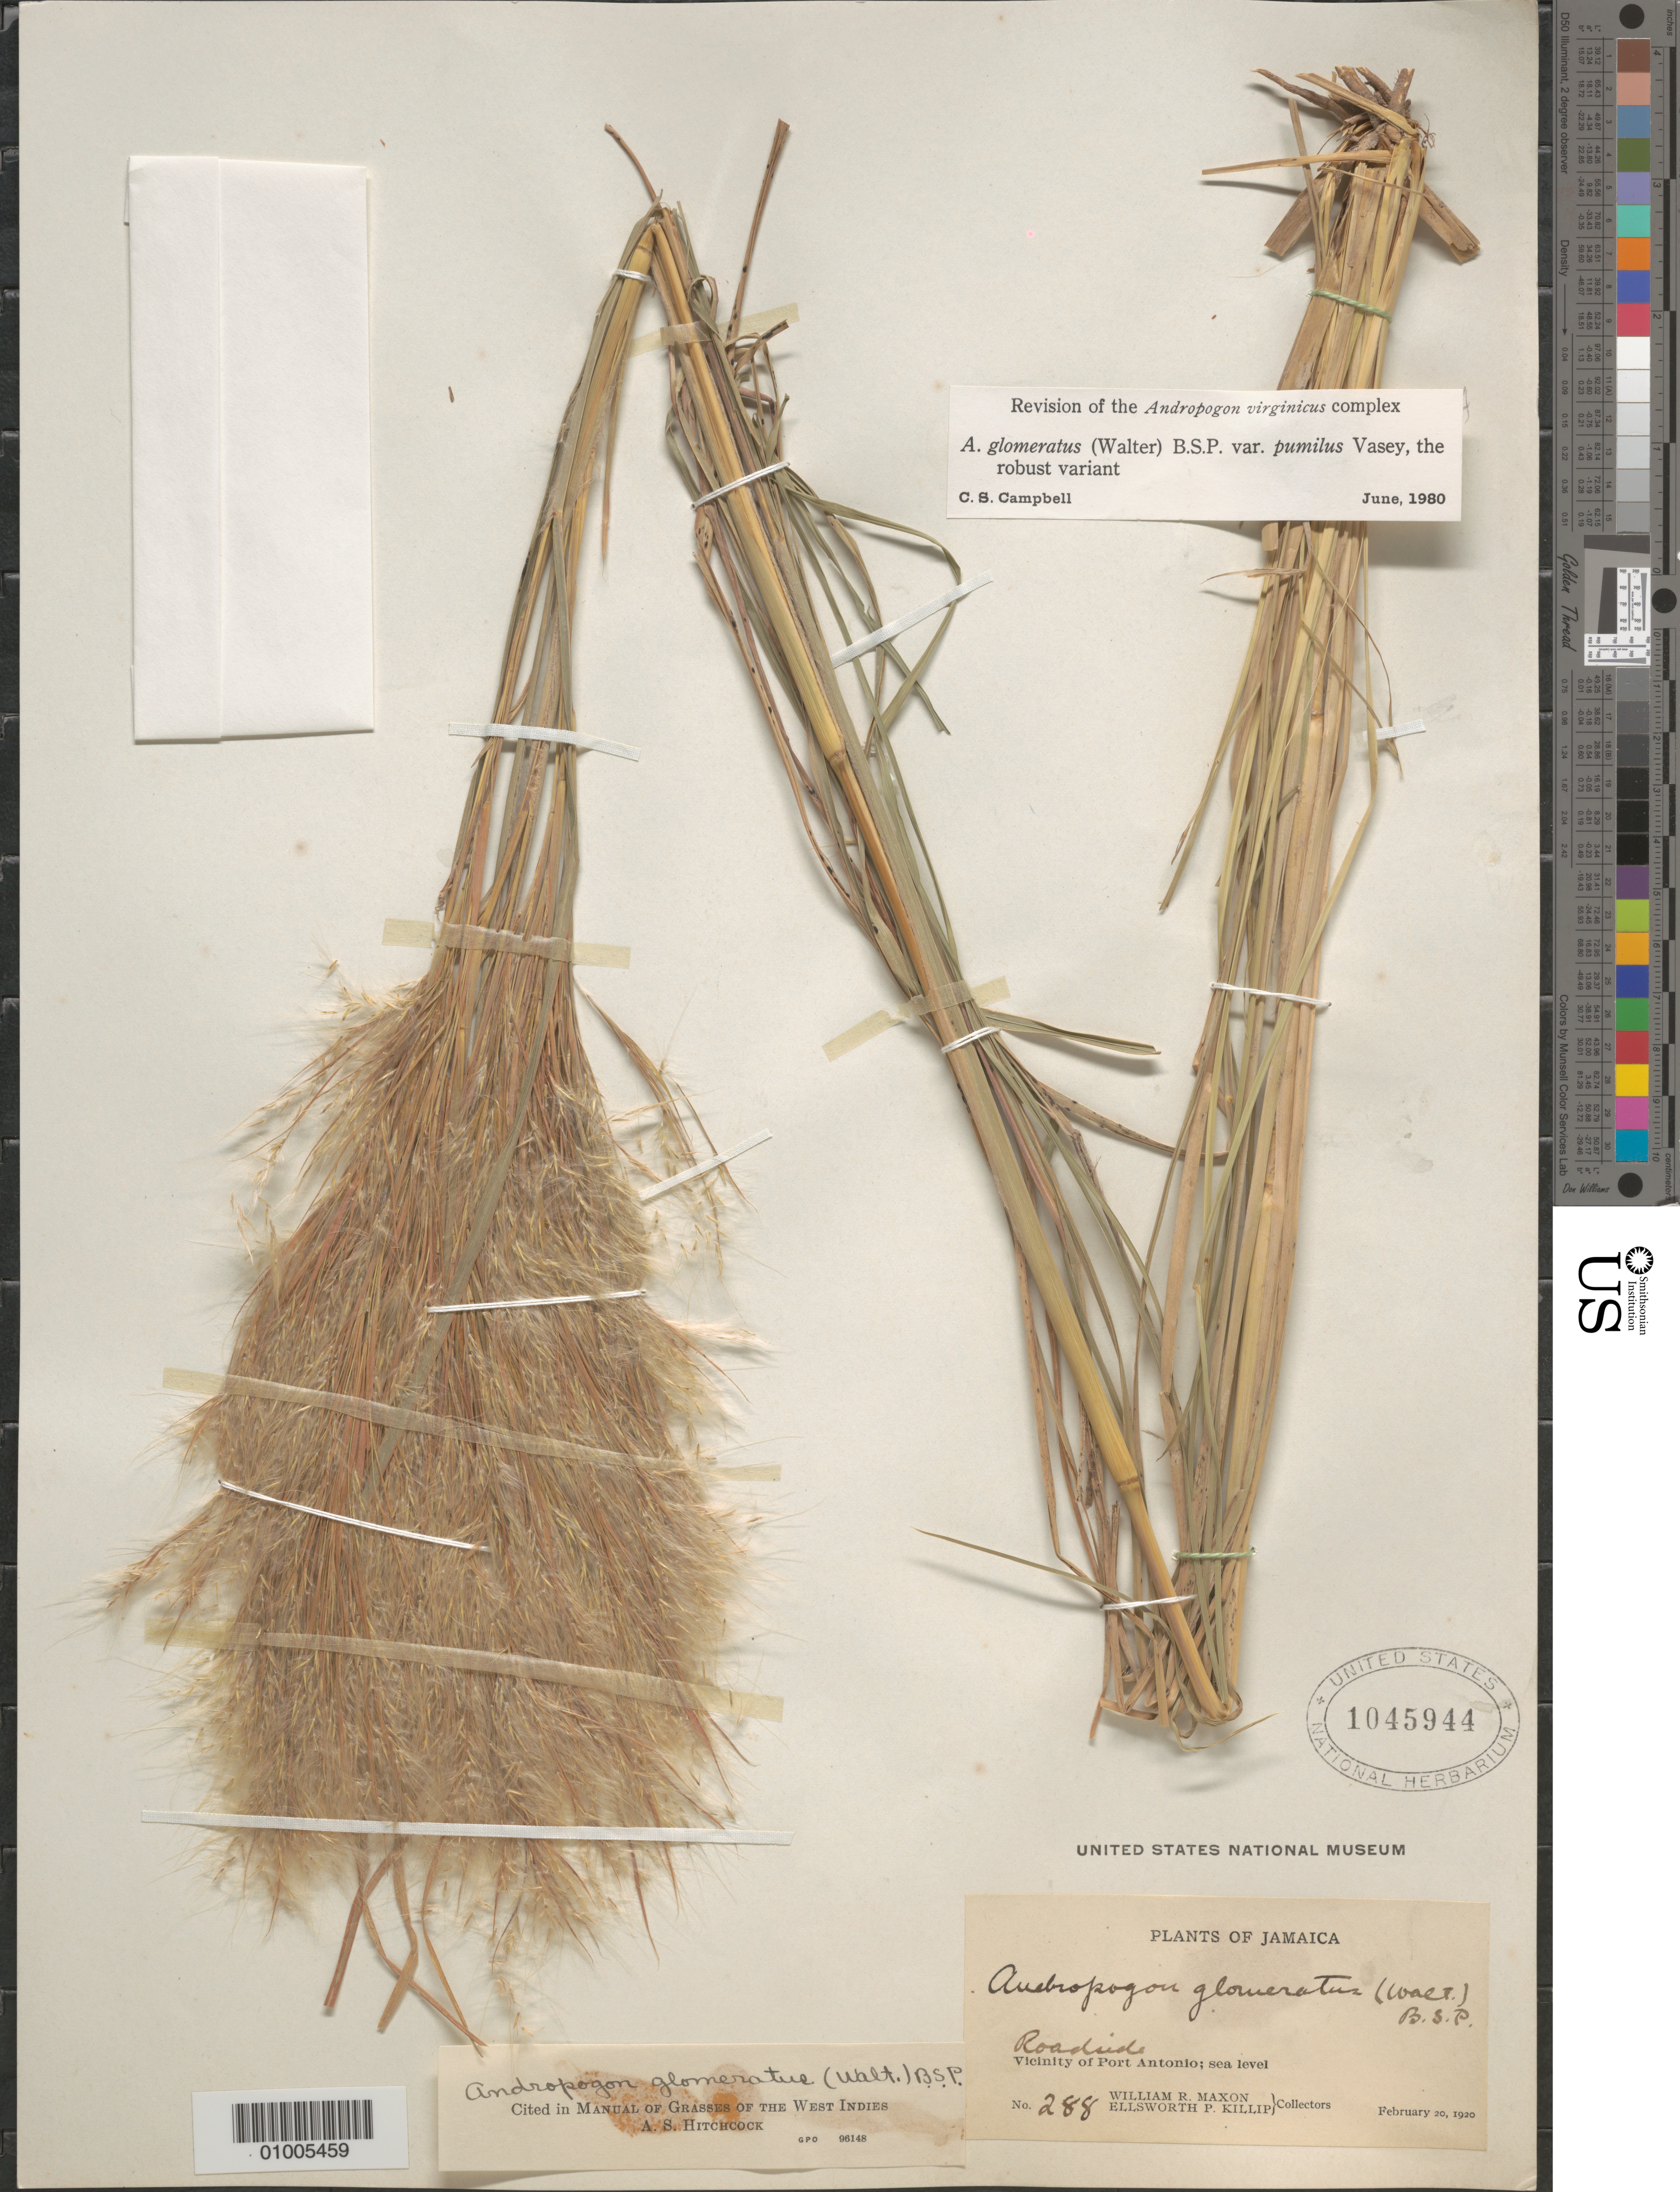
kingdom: Plantae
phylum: Tracheophyta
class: Liliopsida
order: Poales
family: Poaceae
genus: Andropogon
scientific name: Andropogon glomeratus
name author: (Walter) Britton, Stearns & Poggenb.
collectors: W. R. Maxon & E. P. Killip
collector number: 288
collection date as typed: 20 Feb 1920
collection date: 1920-02-20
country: Jamaica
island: Jamaica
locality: Roadside. Vicinity of Port Antonio; sea level.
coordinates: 0 N, 0 E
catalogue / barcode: US 1045944